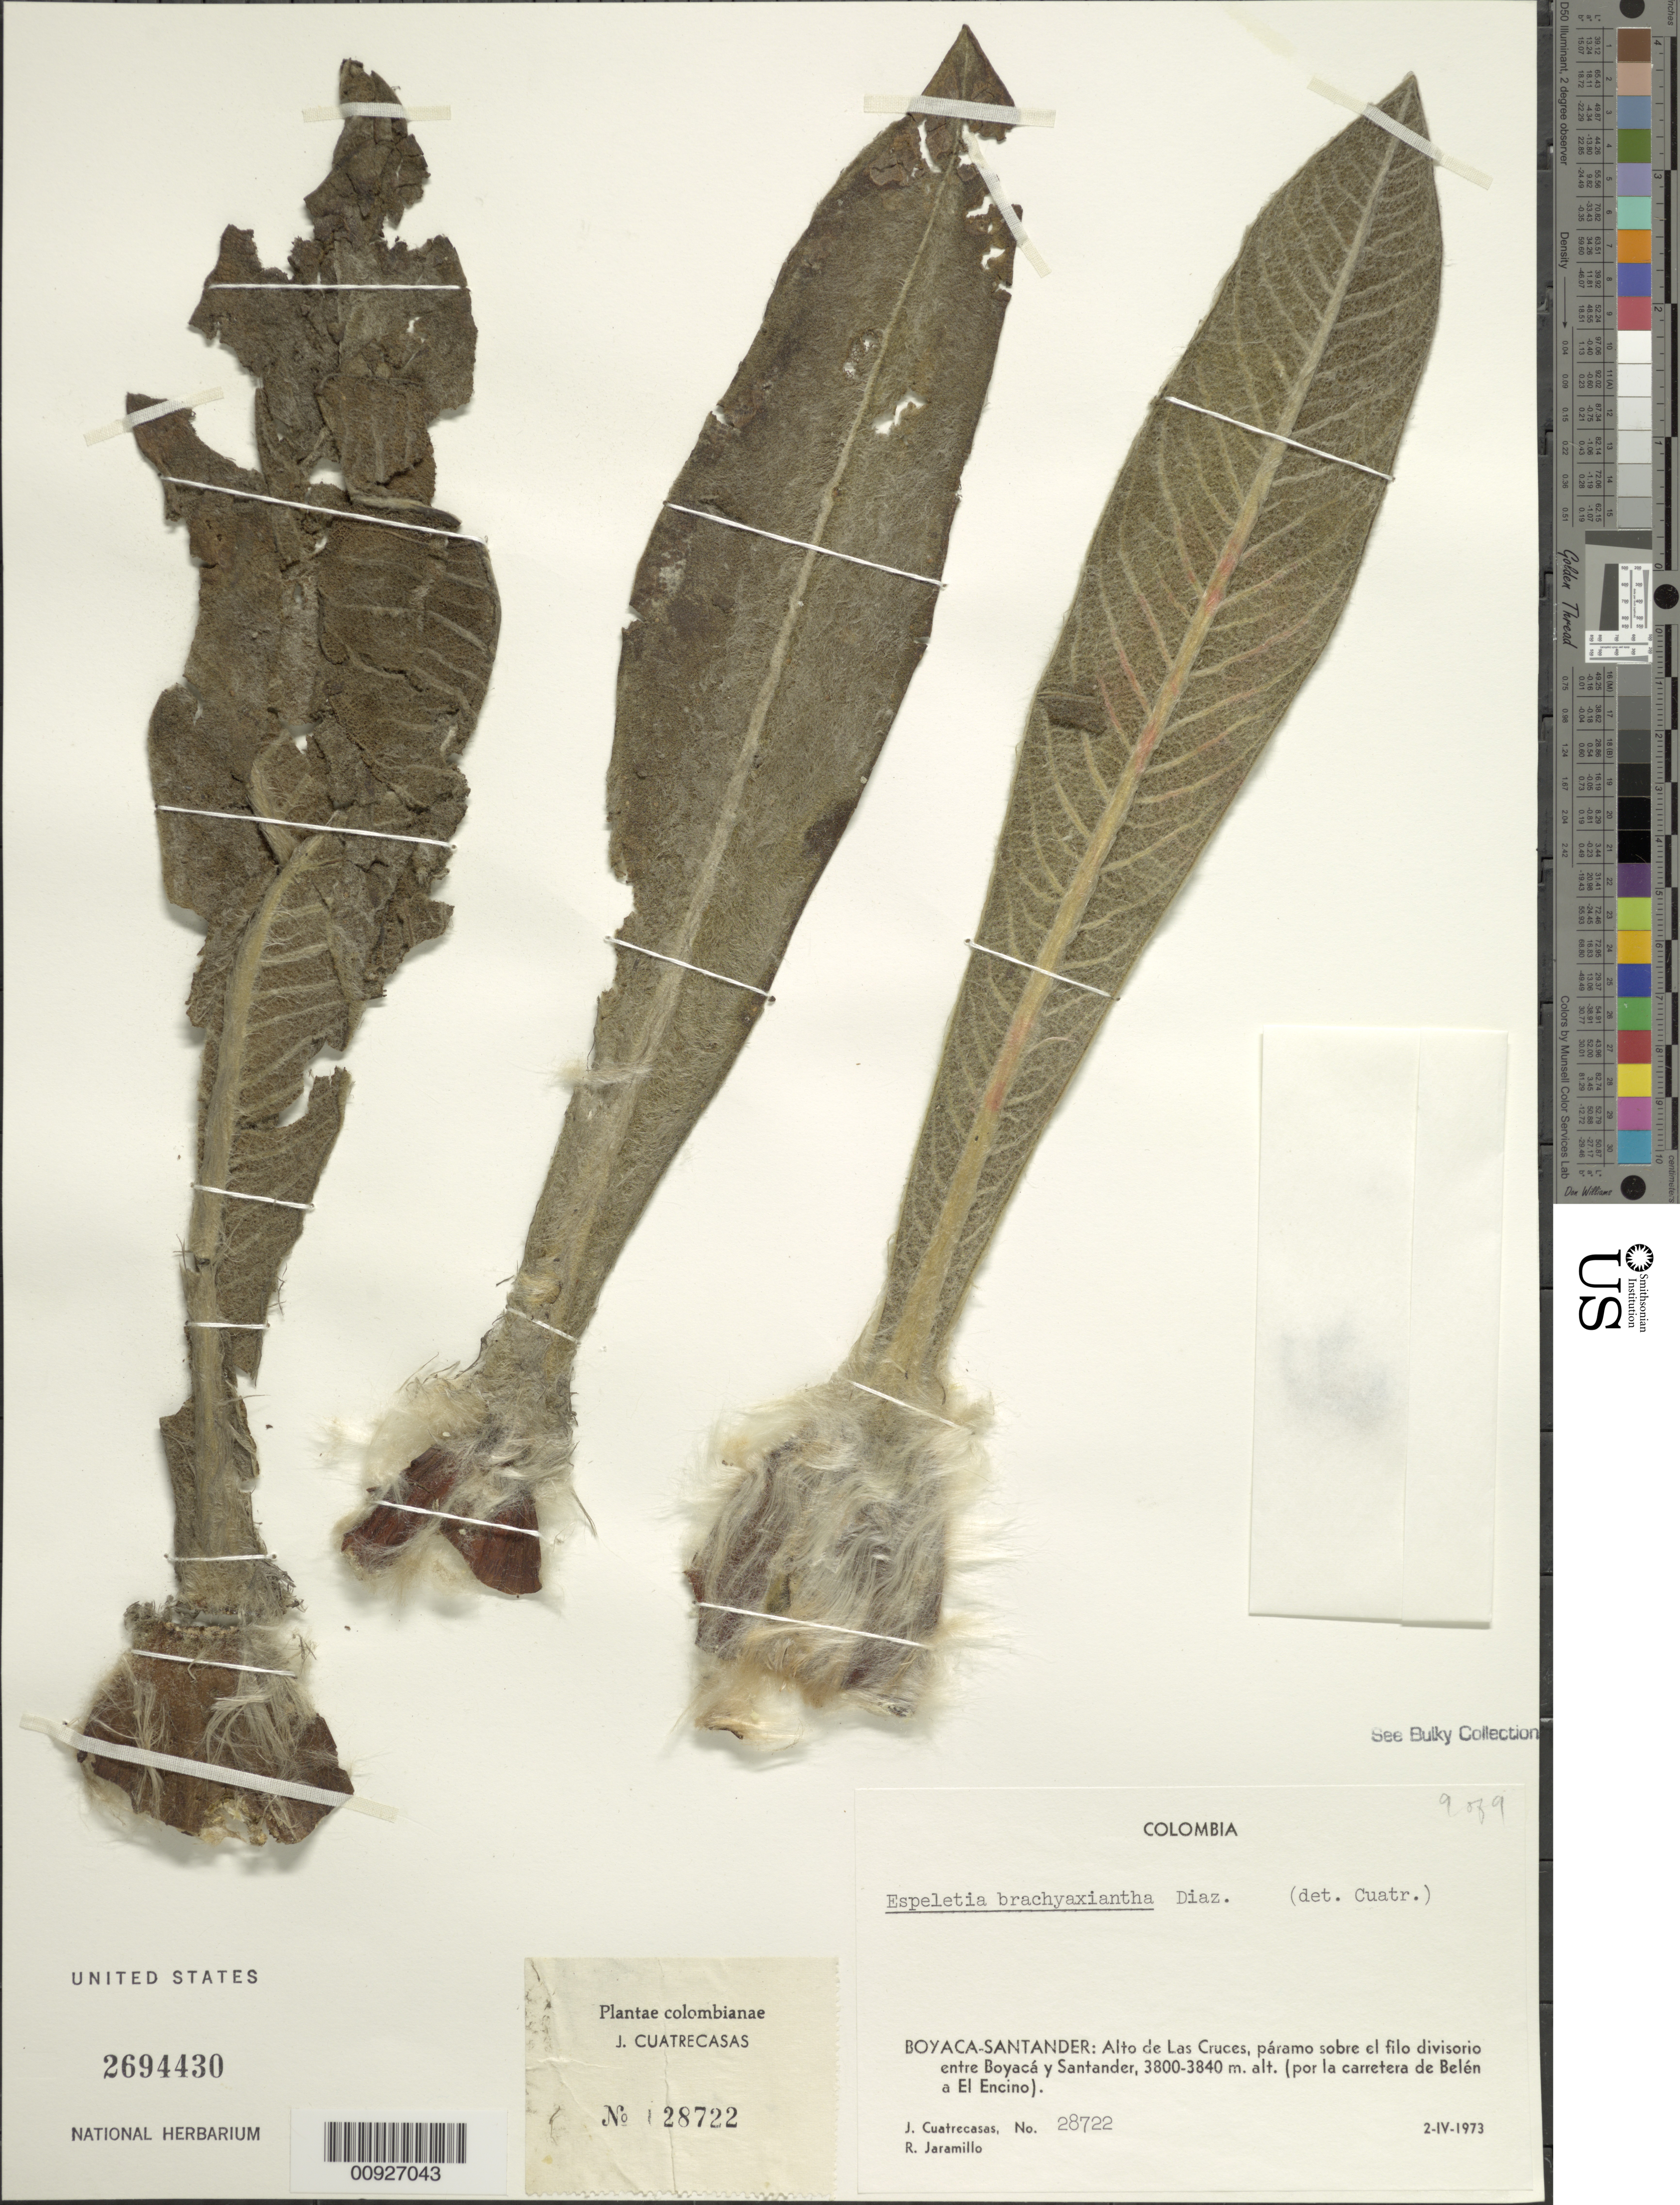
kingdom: Plantae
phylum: Tracheophyta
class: Magnoliopsida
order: Asterales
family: Asteraceae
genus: Espeletia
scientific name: Espeletia brachyaxiantha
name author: S. Díaz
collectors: J. Cuatrecasas & R. Jaramillo M.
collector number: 28722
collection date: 1973-04-02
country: Colombia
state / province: Boyacá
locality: Alto de Las Cruces, páramo sobre el filo divisorio entre Boyacá y Santander, (por la carretera de Belén a El Encino). Cerca de la frontera entre Boyacá y Santander.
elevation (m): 3800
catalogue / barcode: US 2694430